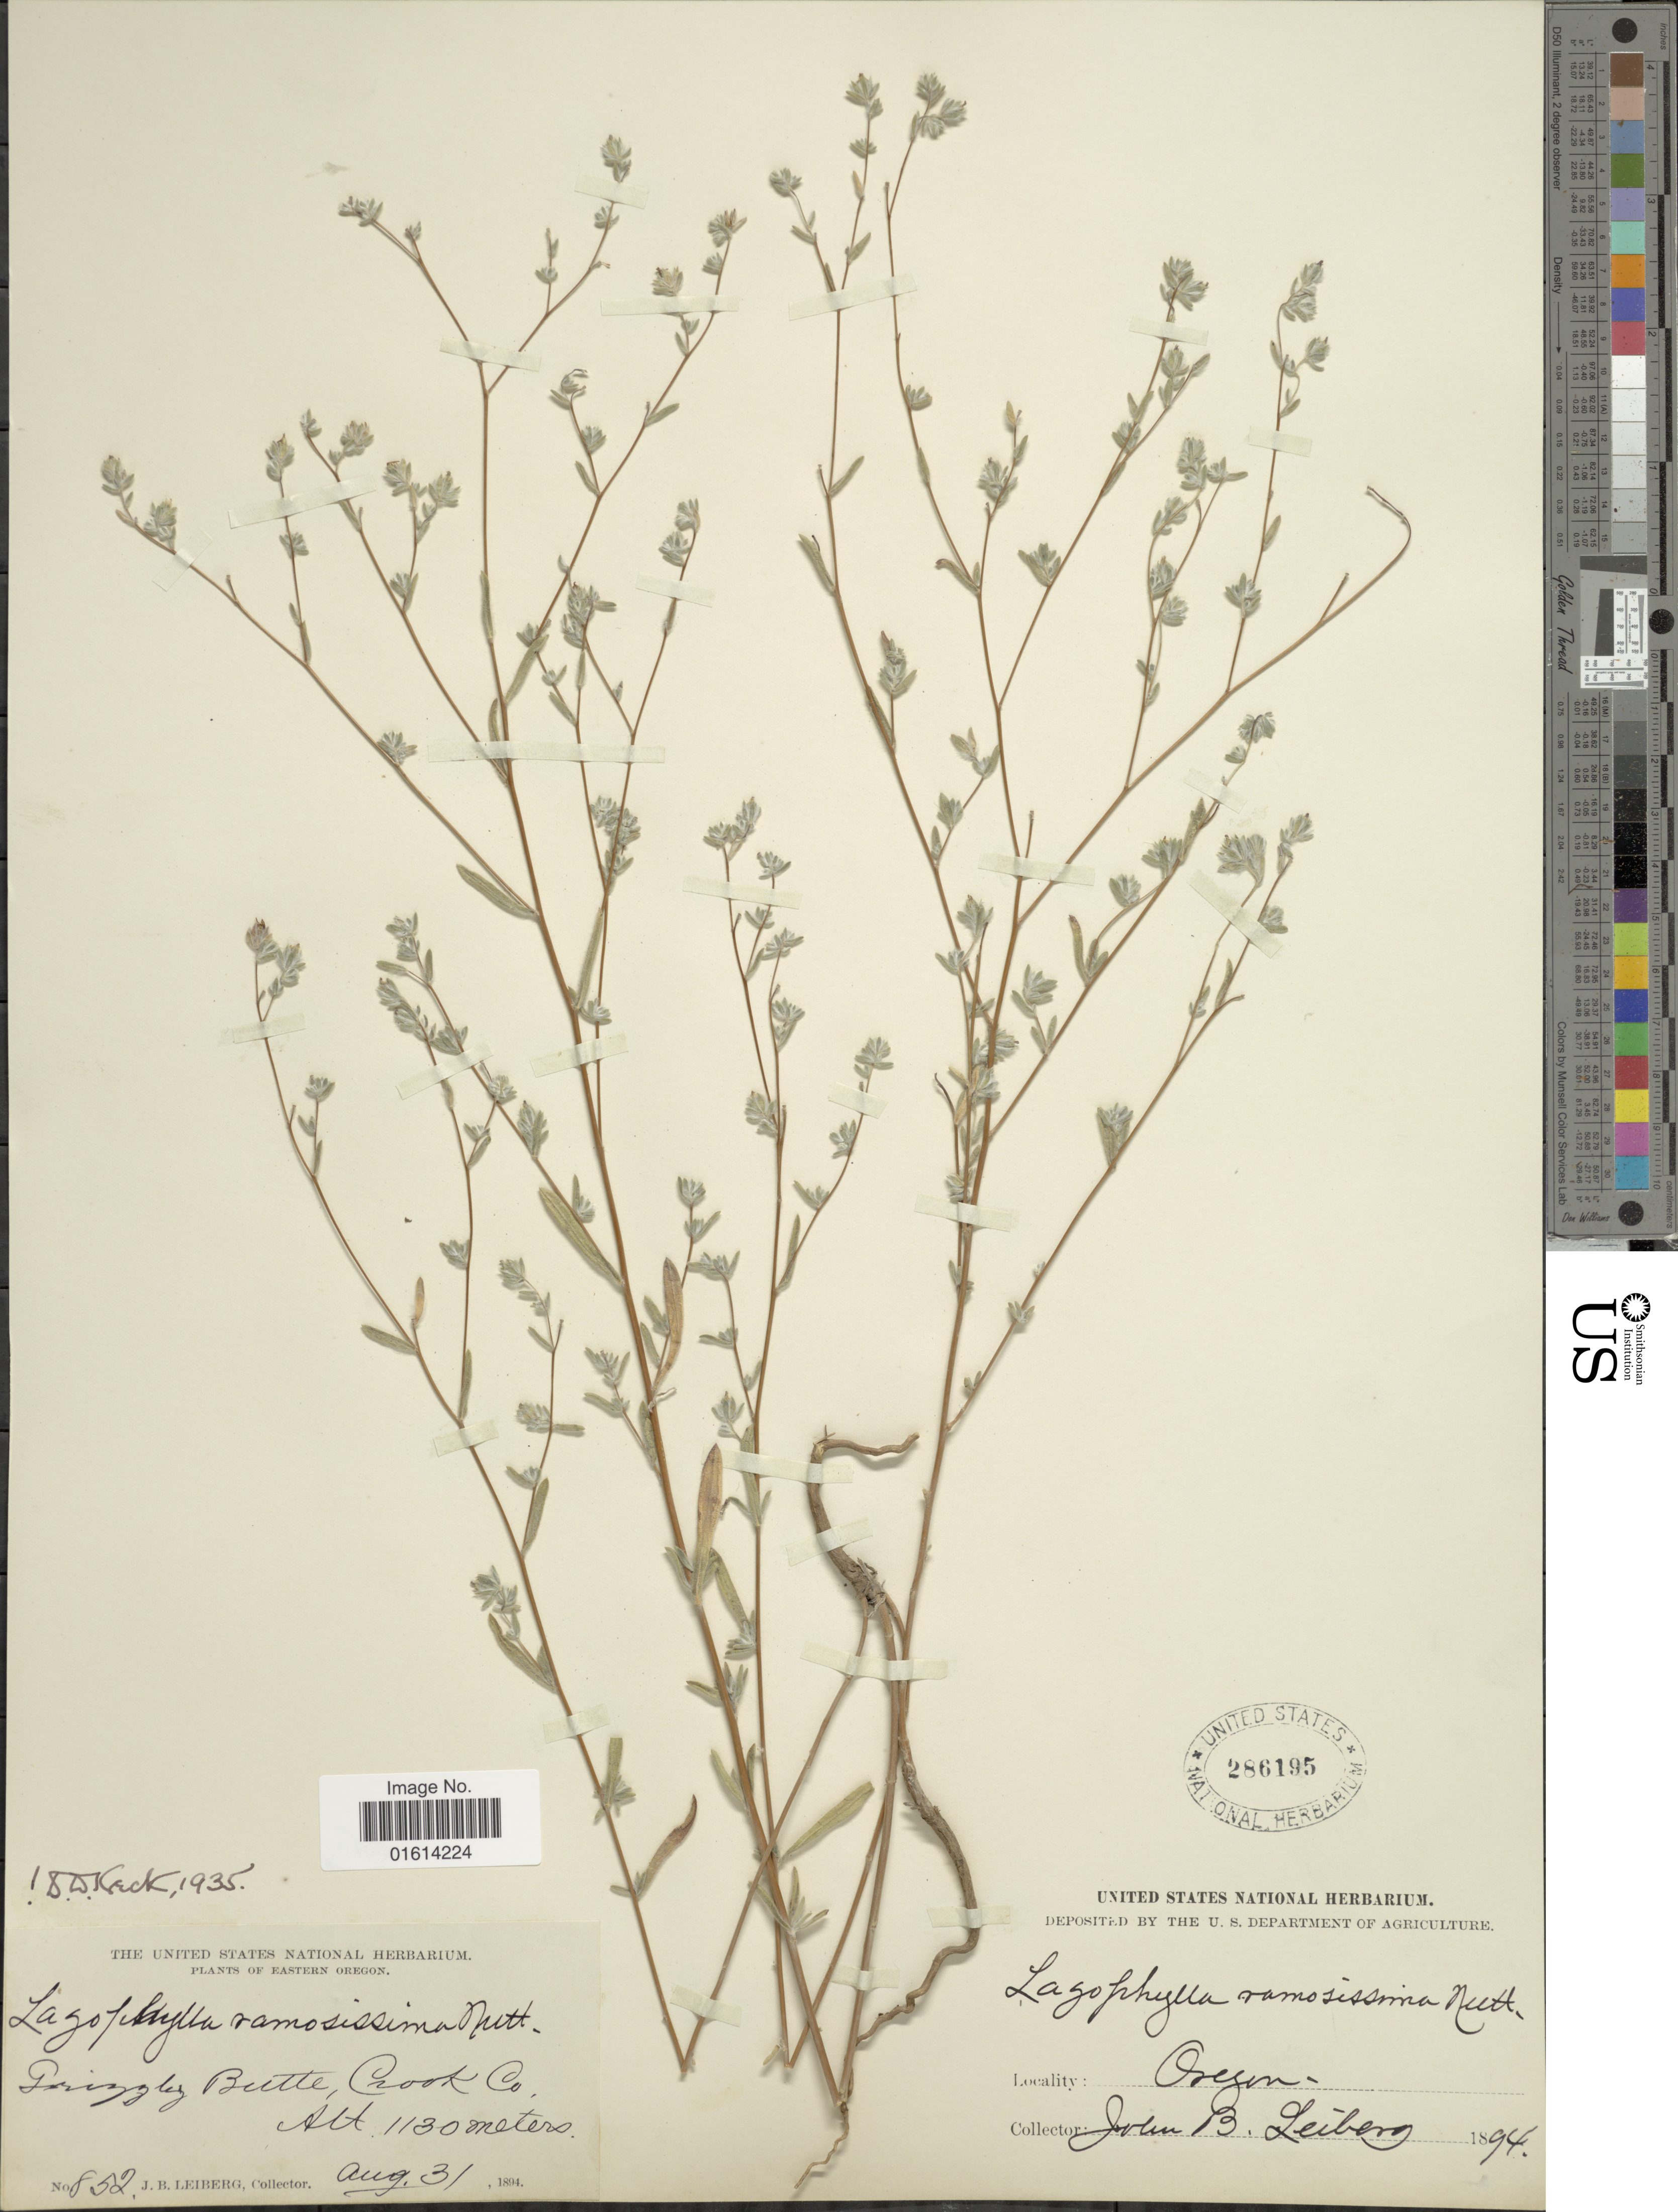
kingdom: Plantae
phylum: Tracheophyta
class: Magnoliopsida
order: Asterales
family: Asteraceae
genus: Lagophylla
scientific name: Lagophylla ramosissima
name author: Nutt.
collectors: J. B. Leiberg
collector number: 852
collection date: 1894-08-31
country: United States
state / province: Oregon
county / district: Crook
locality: Eastern Oregon, Grizzley Butte, Crook Co.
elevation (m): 1130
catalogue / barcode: US 286195